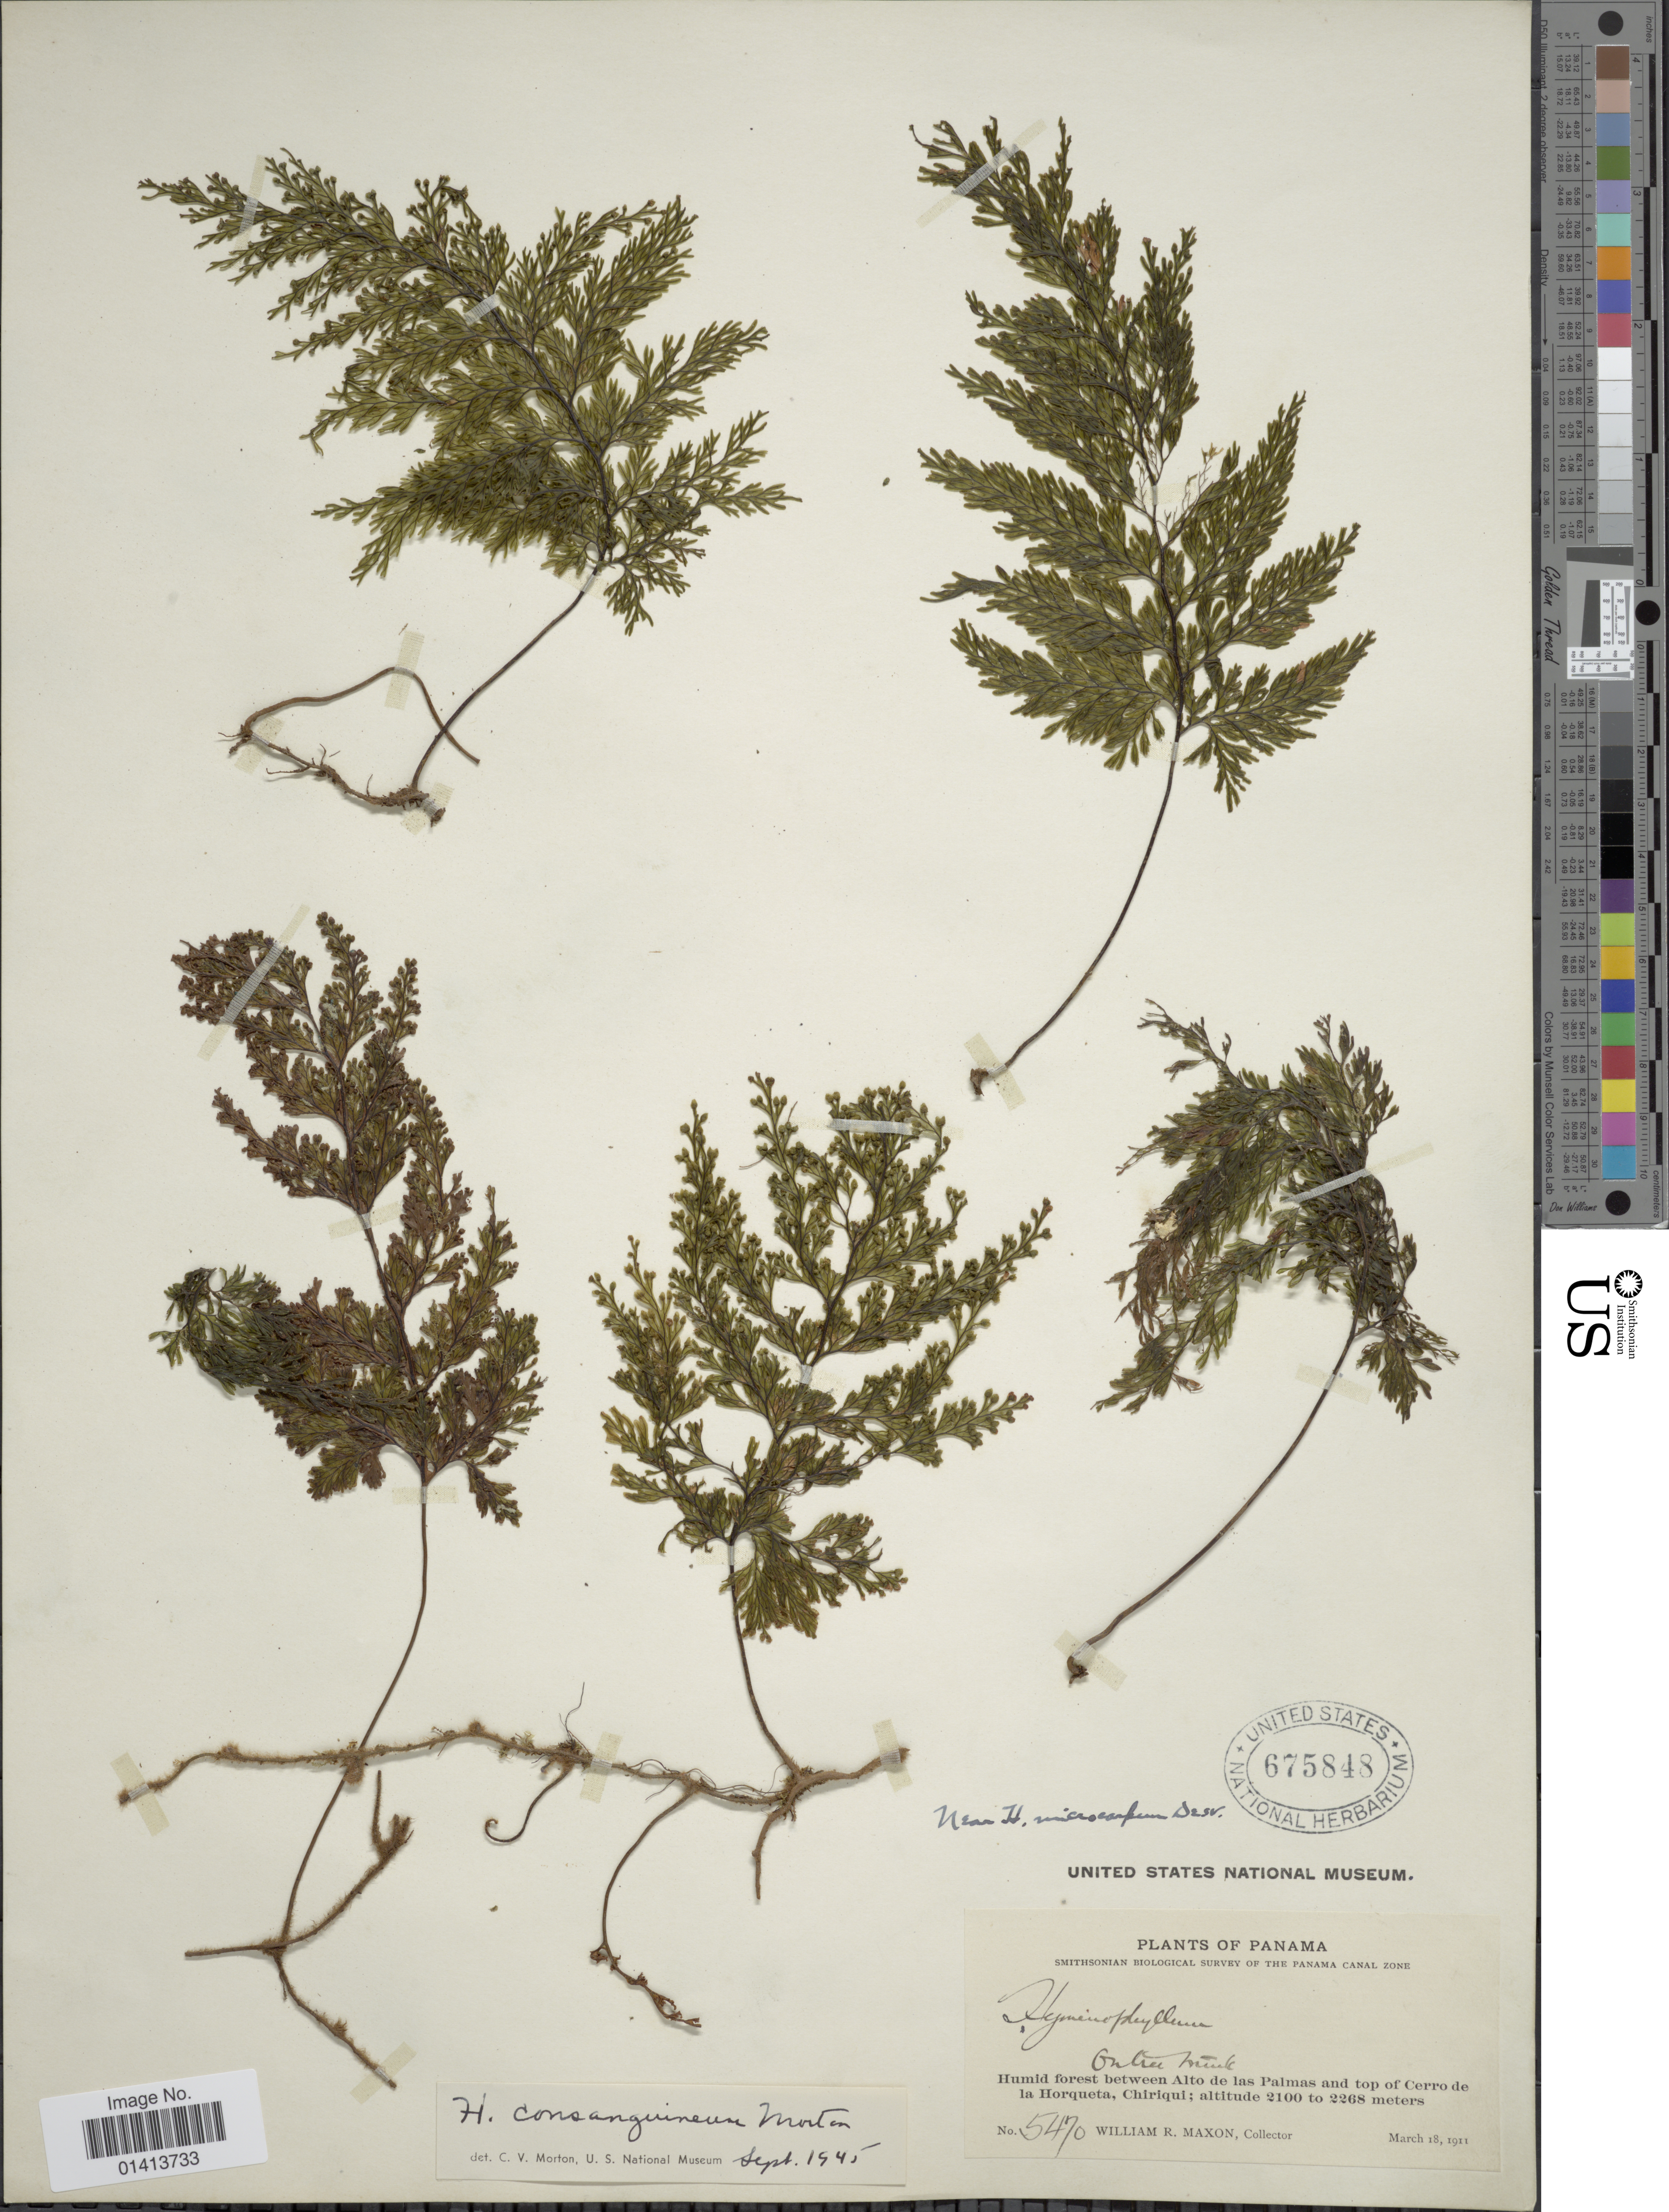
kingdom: Plantae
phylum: Tracheophyta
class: Polypodiopsida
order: Hymenophyllales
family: Hymenophyllaceae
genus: Hymenophyllum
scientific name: Hymenophyllum consanguineum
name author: C.V. Morton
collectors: W. R. Maxon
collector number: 5470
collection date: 1911-03-18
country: Panama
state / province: Chiriqui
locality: Humid forest between Alto de las Palmas and top of Cerro de la Horqueta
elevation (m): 2100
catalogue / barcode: US 675848